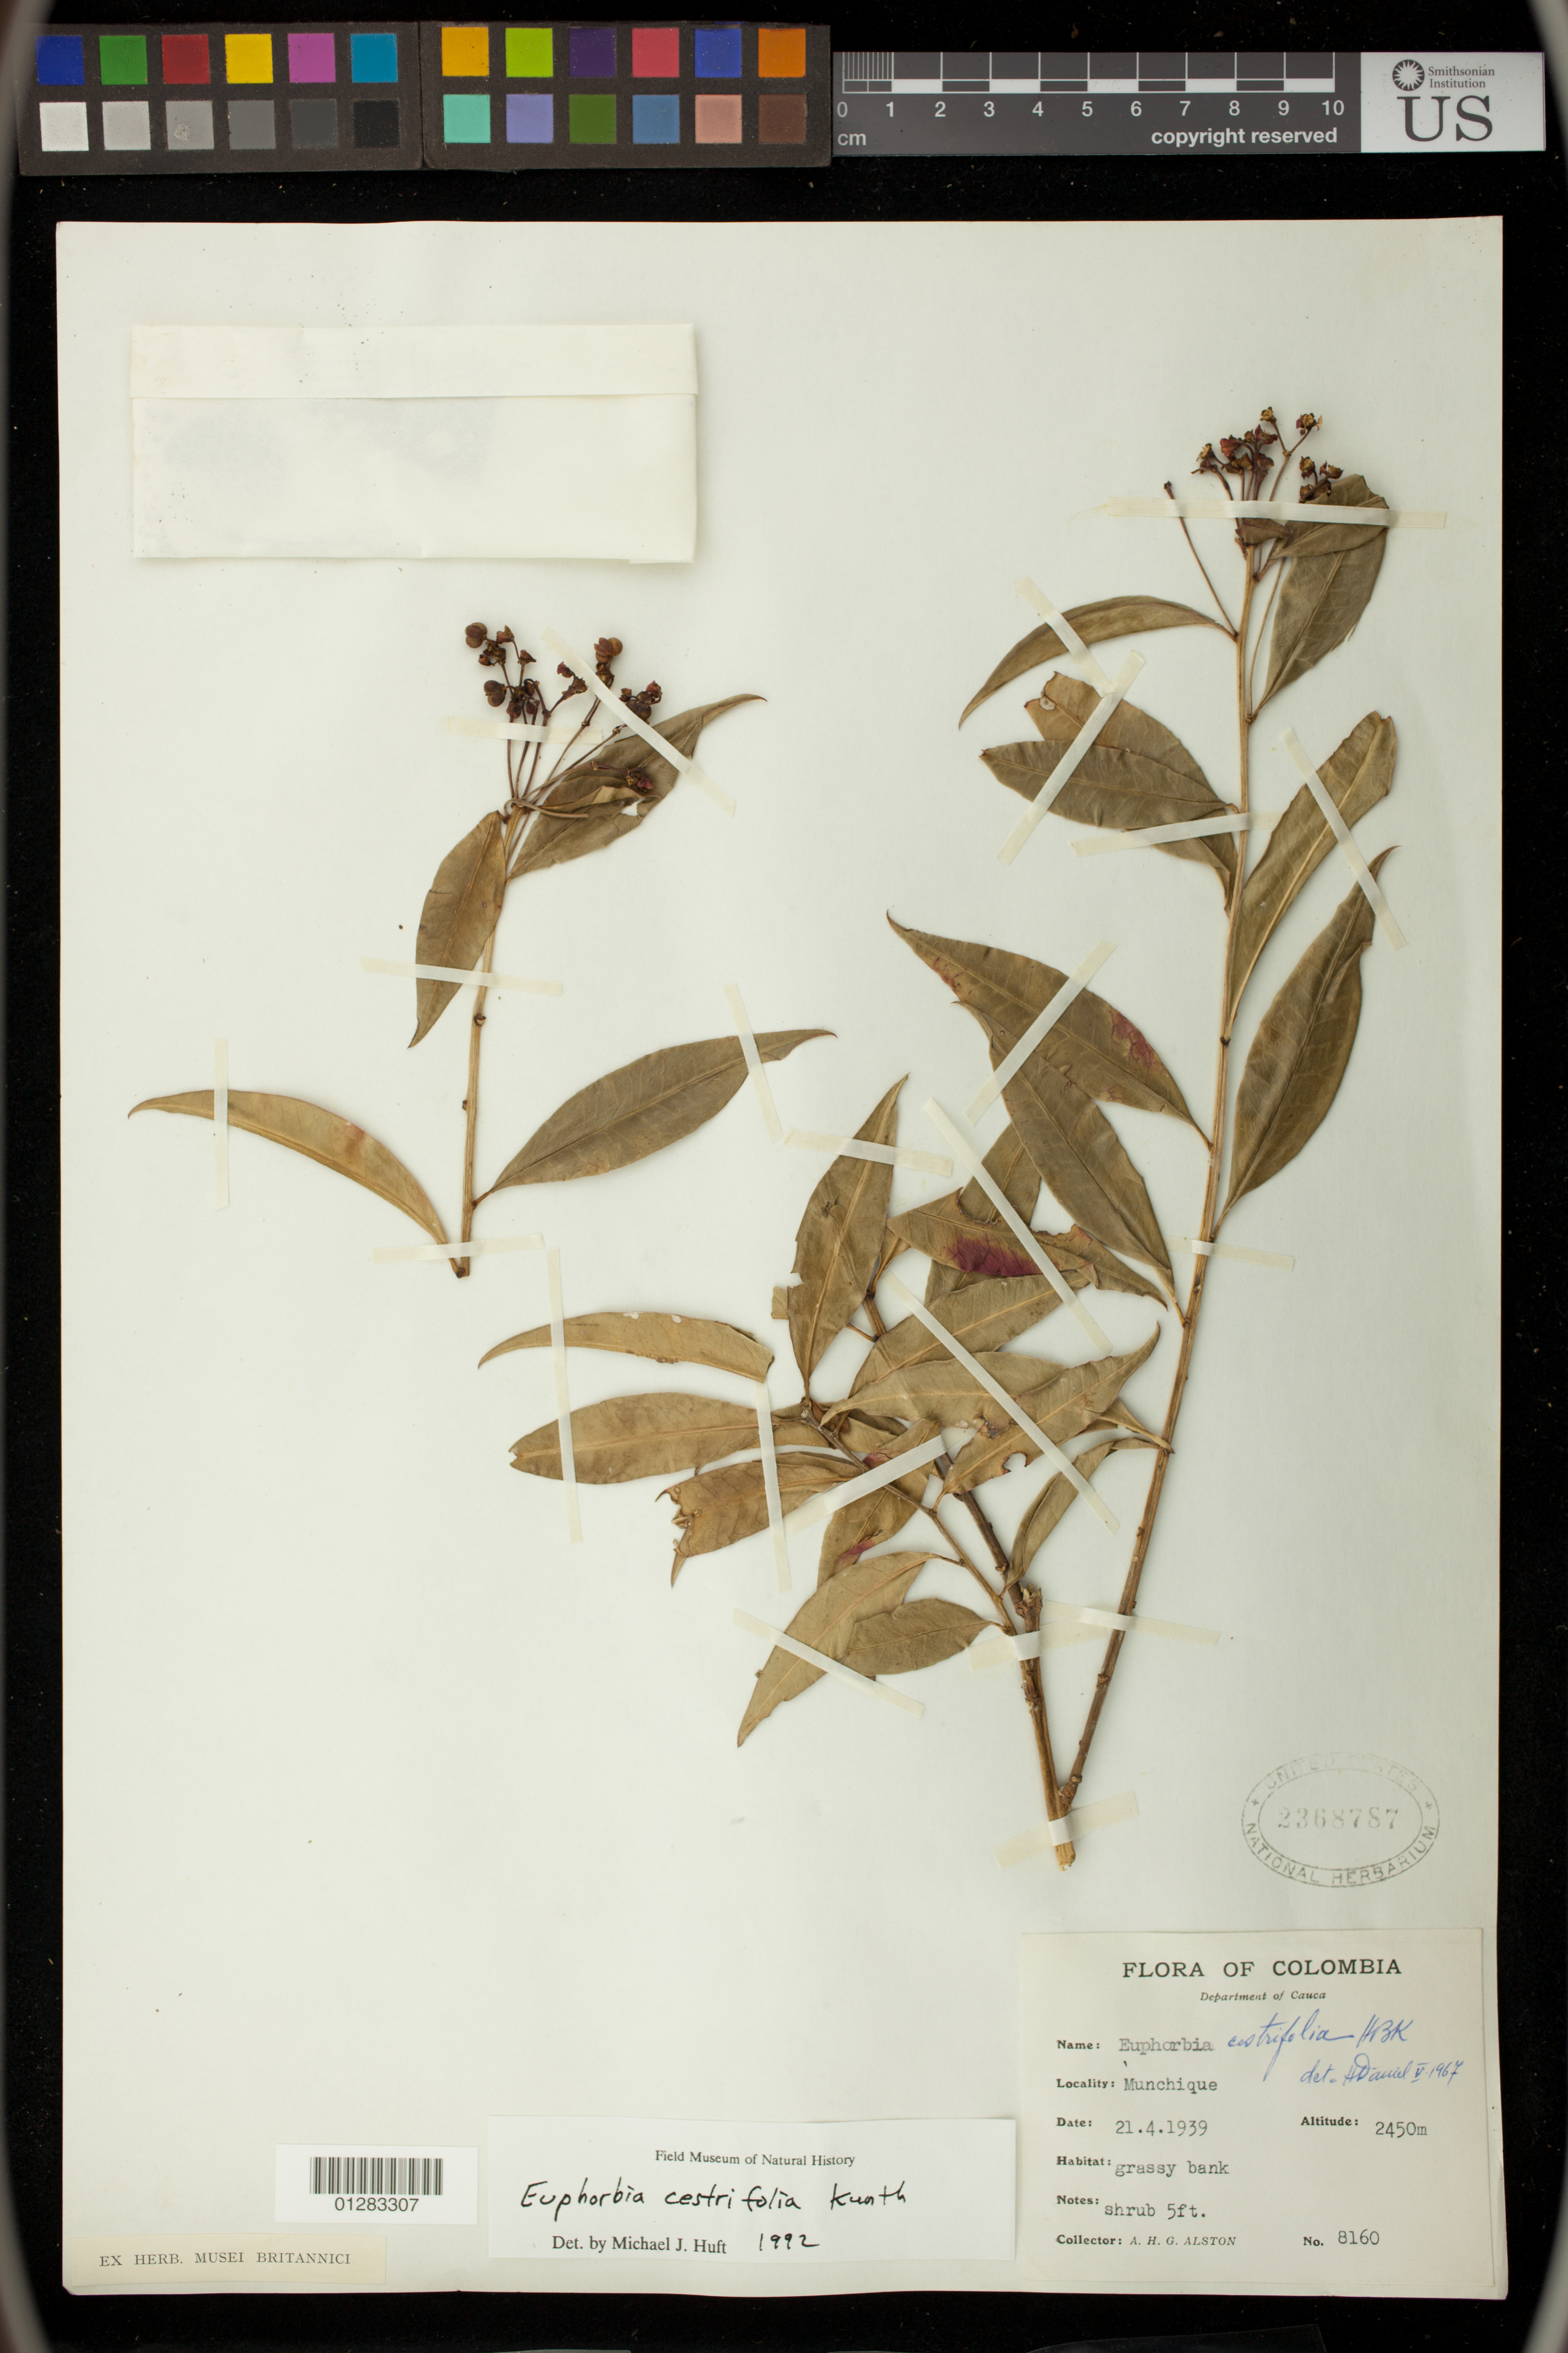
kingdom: Plantae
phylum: Tracheophyta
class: Magnoliopsida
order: Malpighiales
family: Euphorbiaceae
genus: Euphorbia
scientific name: Euphorbia cotinifolia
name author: L.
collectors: A. H. Alston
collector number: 8160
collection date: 1939-04-21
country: Colombia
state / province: Cauca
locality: Munchique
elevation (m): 2450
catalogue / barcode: US 2368787